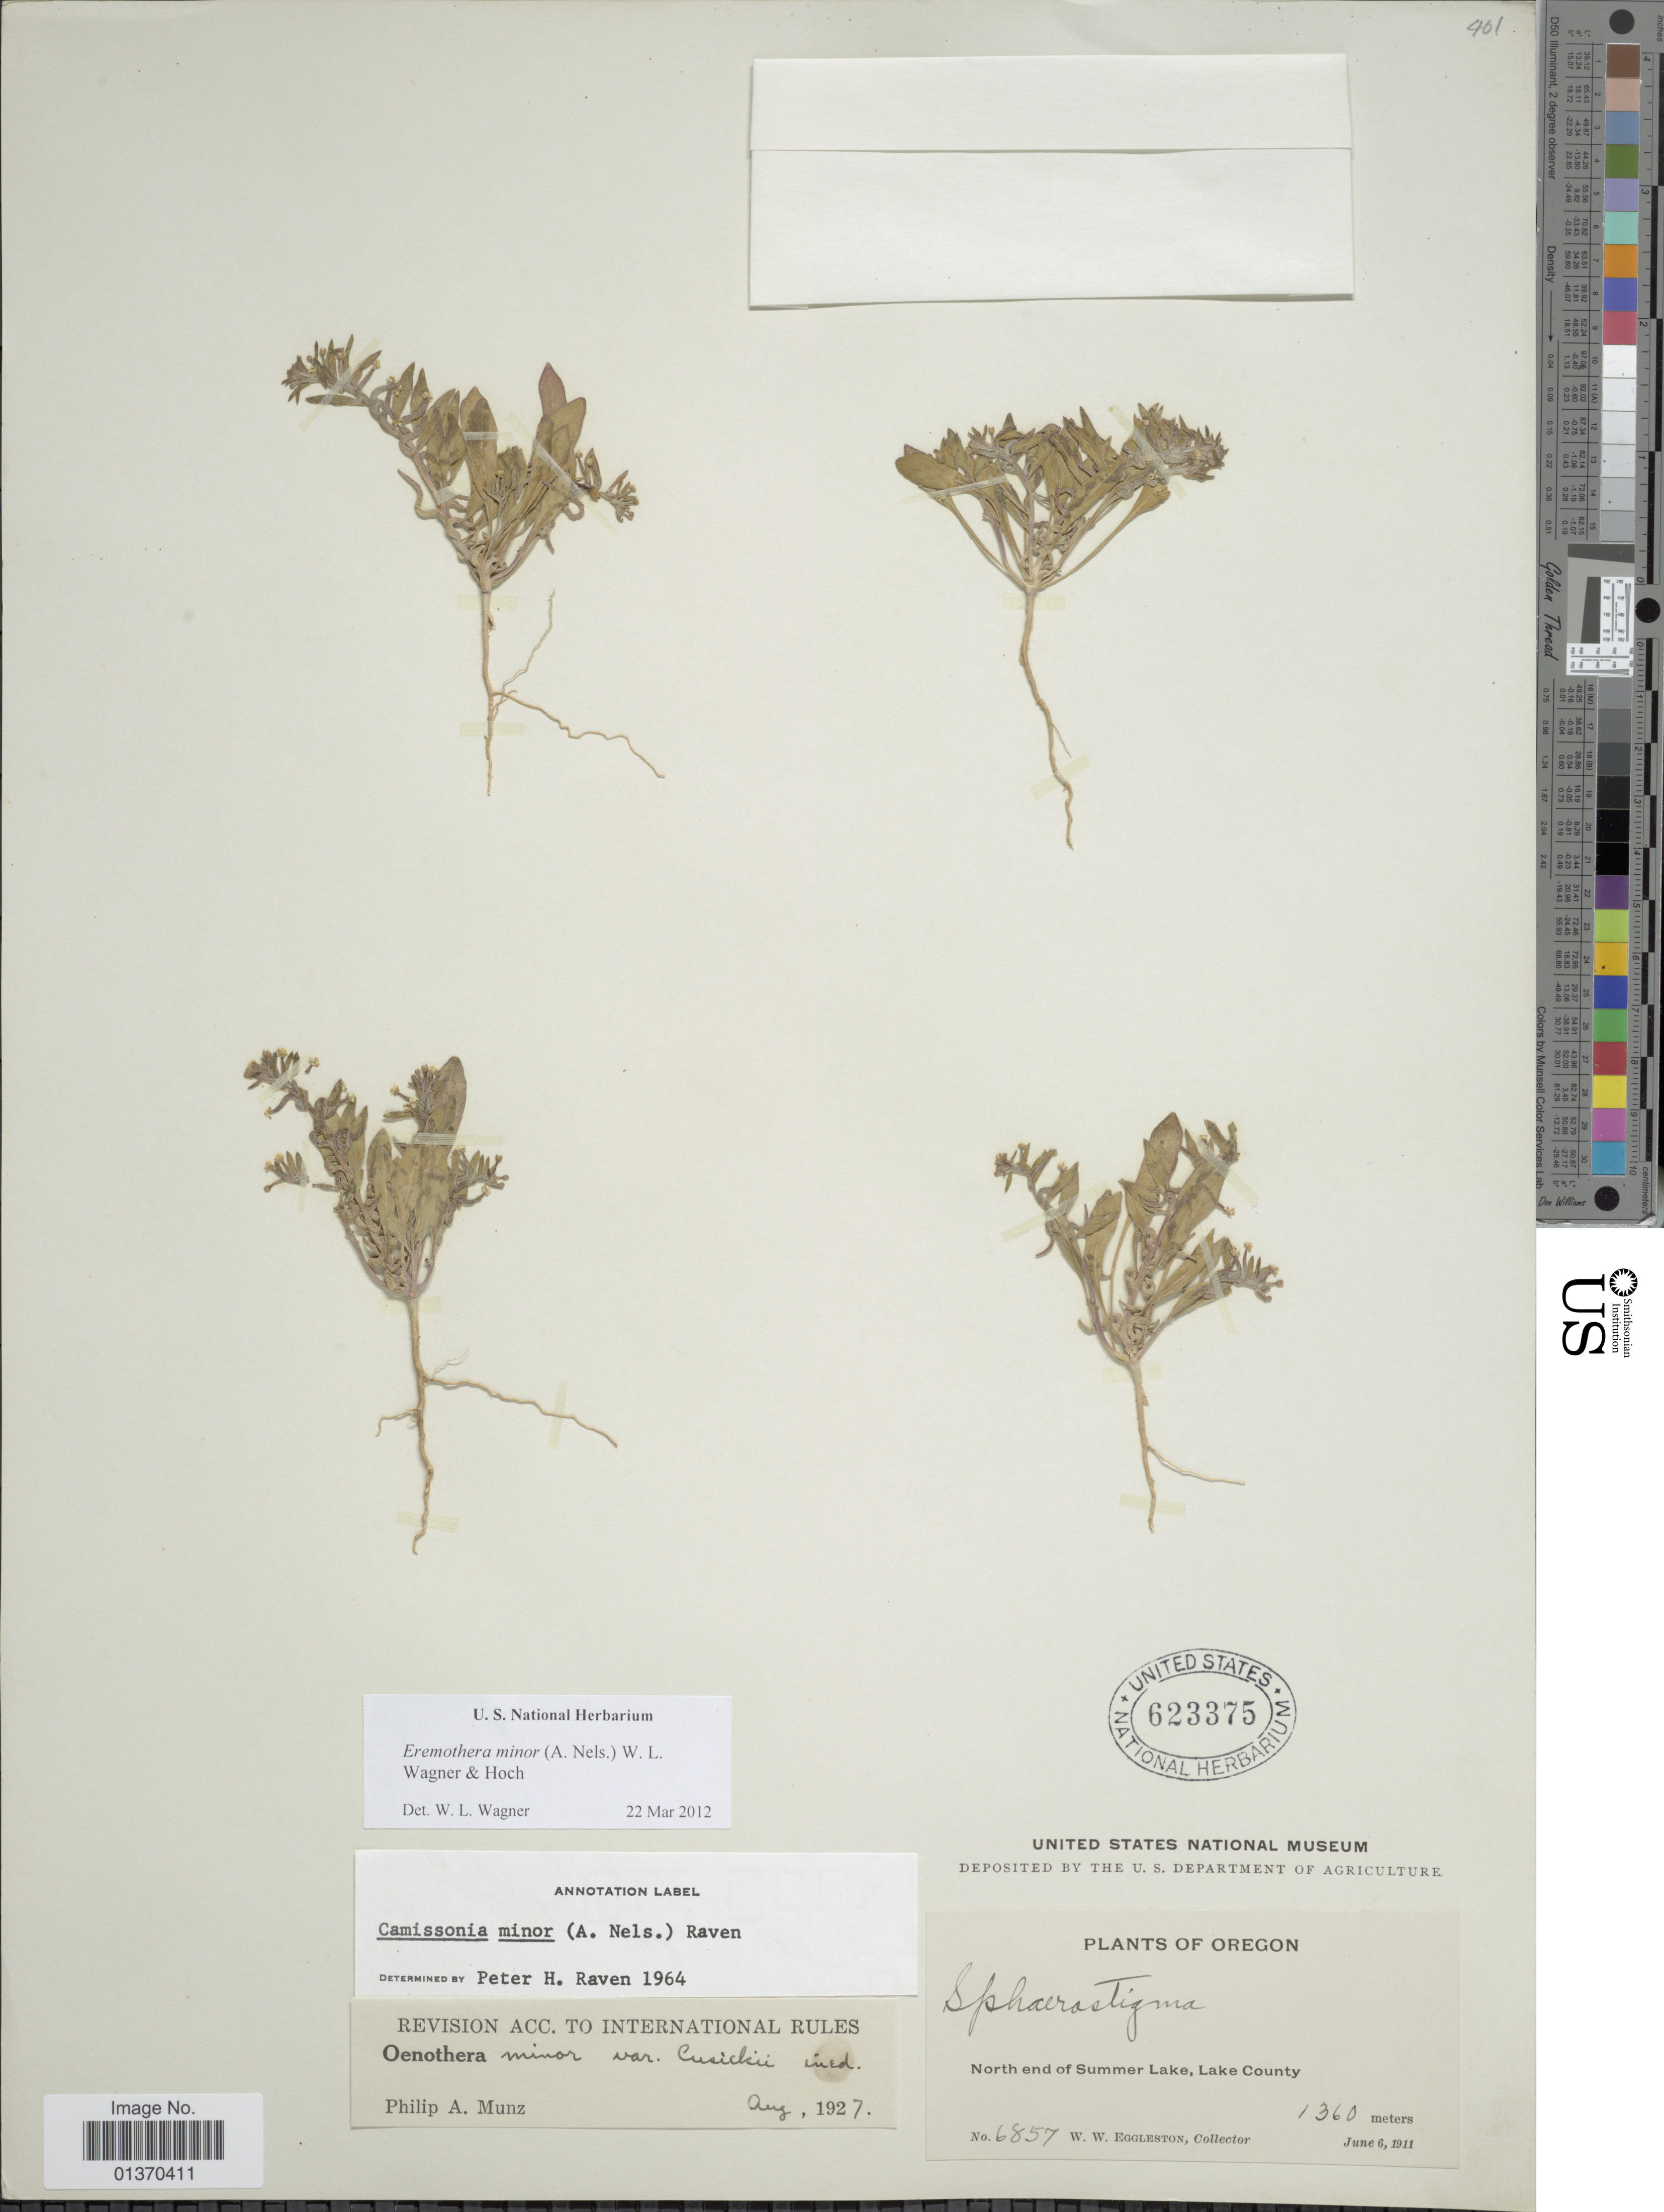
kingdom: Plantae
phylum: Tracheophyta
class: Magnoliopsida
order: Myrtales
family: Onagraceae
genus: Eremothera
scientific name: Eremothera minor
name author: (A. Nelson) W.L. Wagner & Hoch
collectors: W. W. Eggleston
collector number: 6857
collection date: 1911-06-06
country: United States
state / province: Oregon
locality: North end of Summer Lake, Lake County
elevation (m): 1360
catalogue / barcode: US 623375